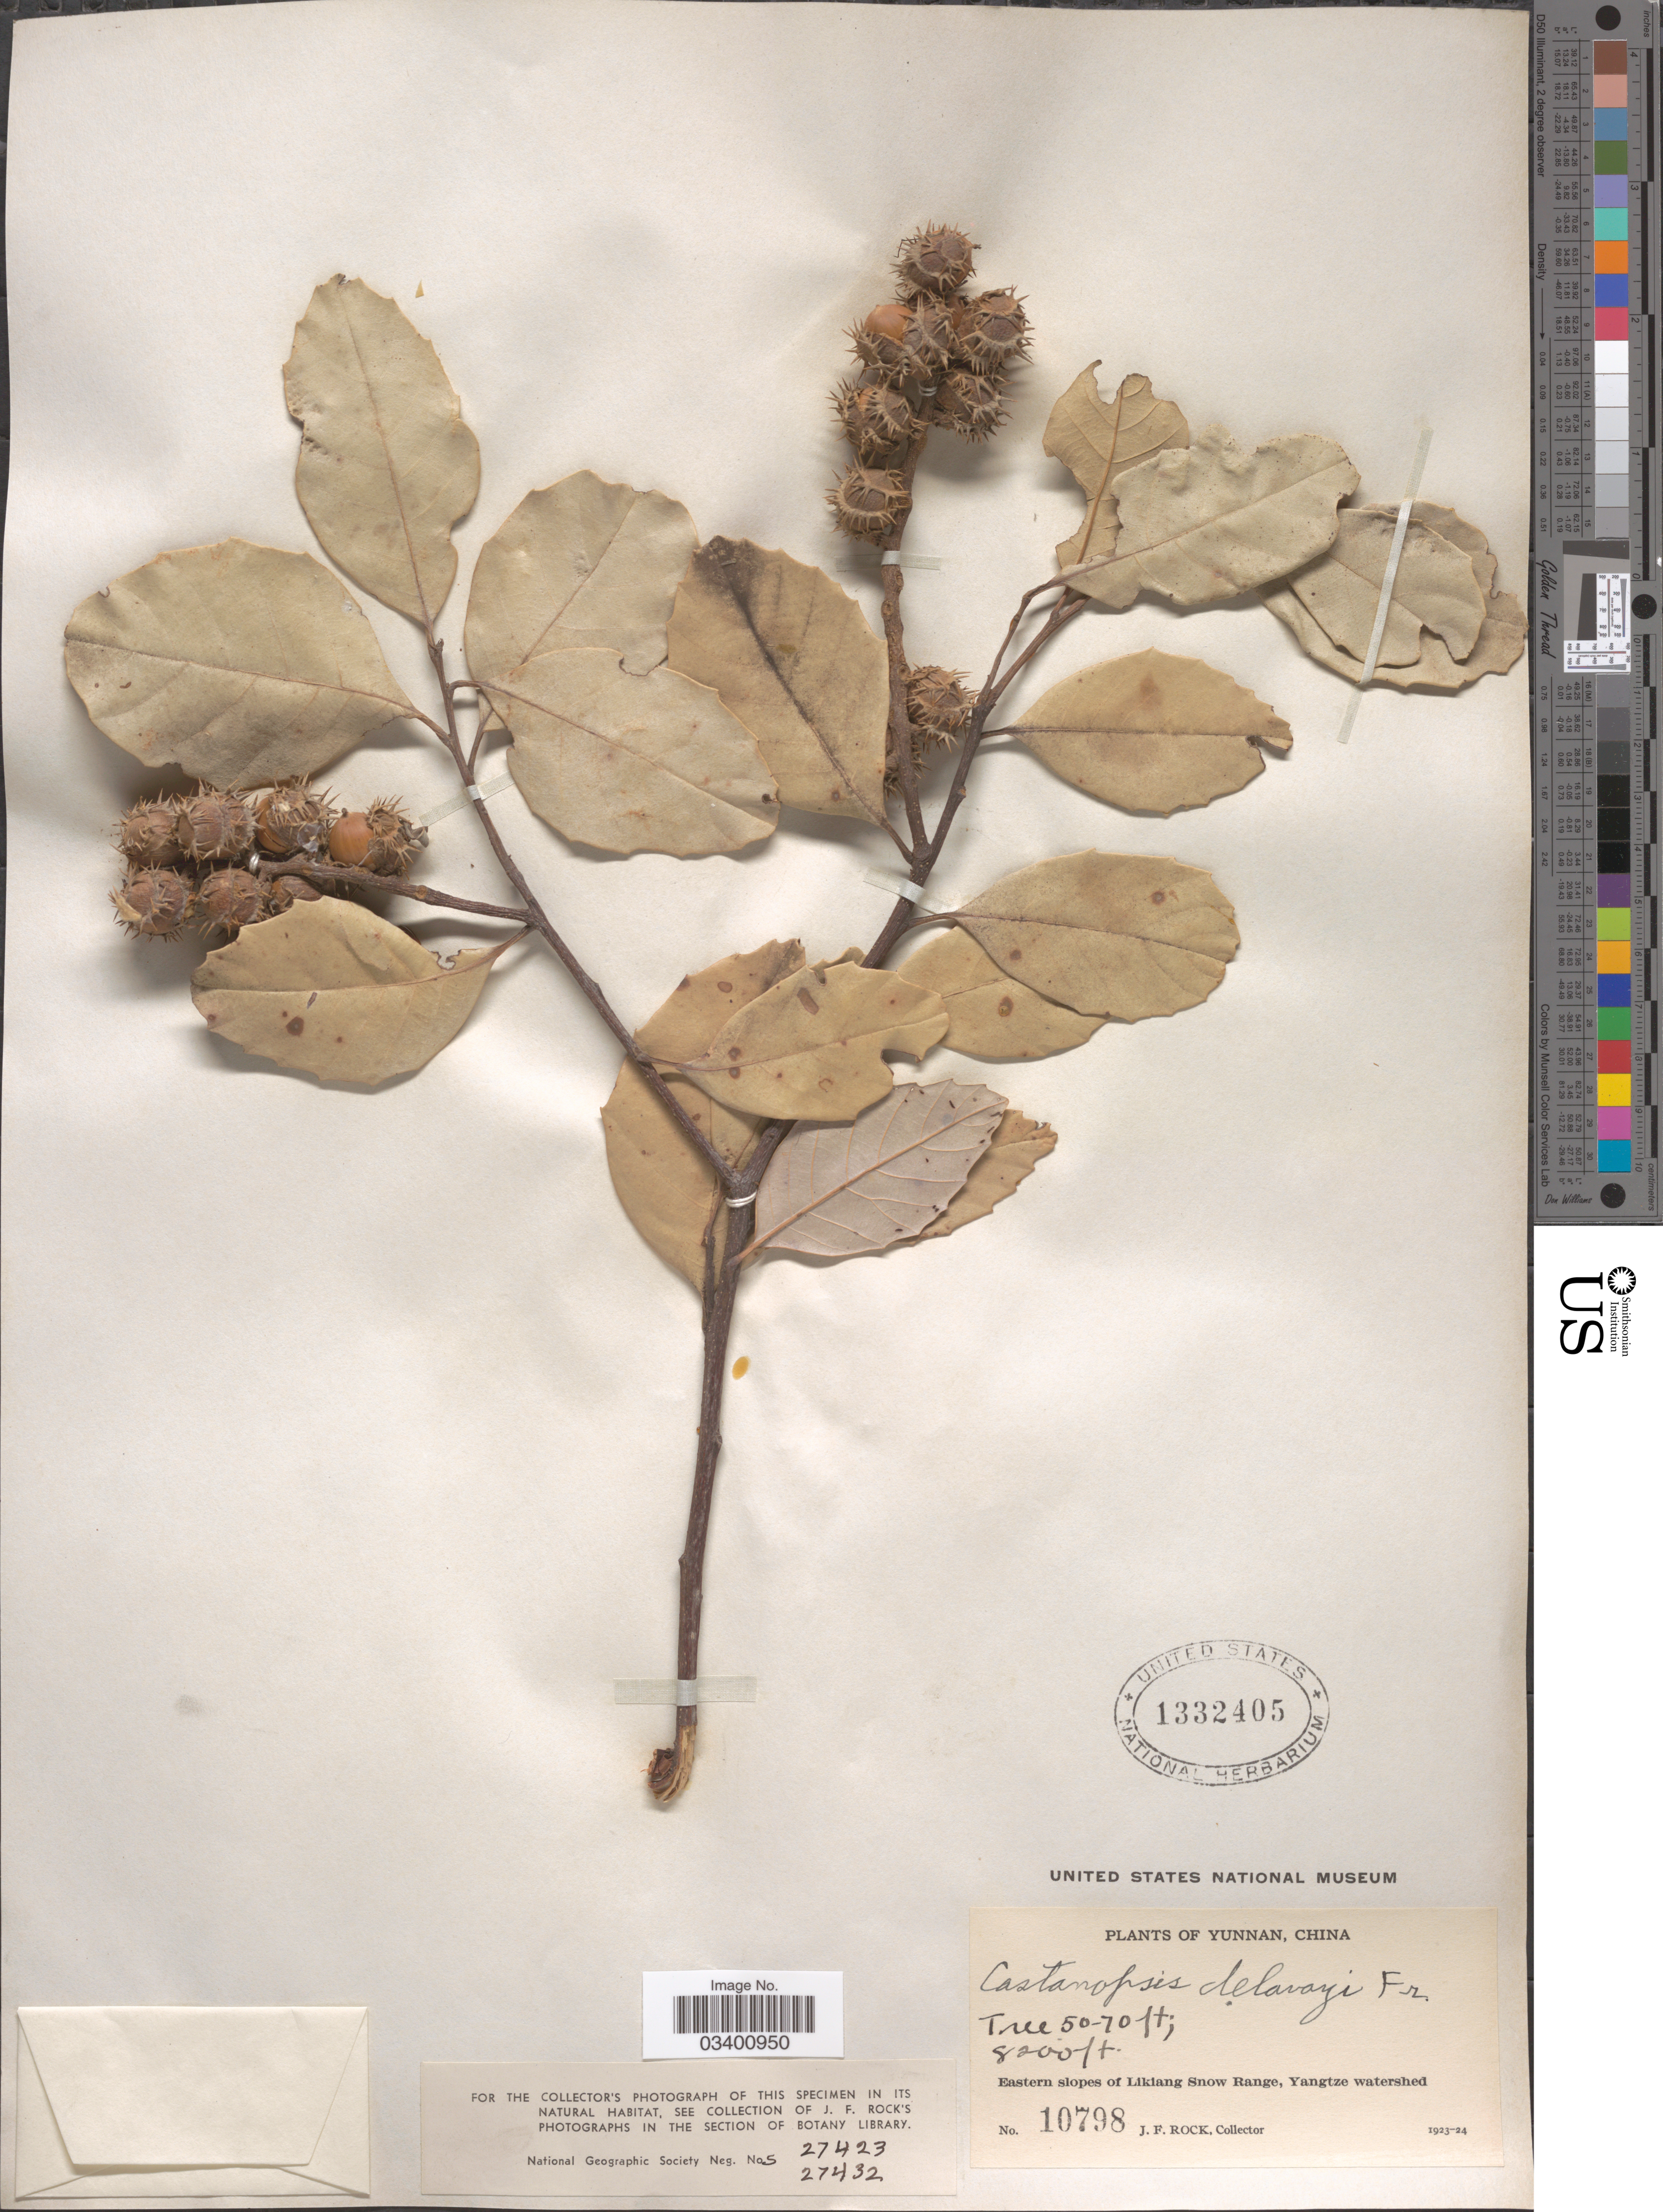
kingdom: Plantae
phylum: Tracheophyta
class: Magnoliopsida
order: Fagales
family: Fagaceae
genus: Castanopsis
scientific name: Castanopsis delavayi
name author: Franch.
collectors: J. Rock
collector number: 10798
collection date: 1923/1924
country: China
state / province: Yunnan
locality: Eastern slopes of Likiang Snow Range, Yangtze watershed.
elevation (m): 2499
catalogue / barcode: US 1332405